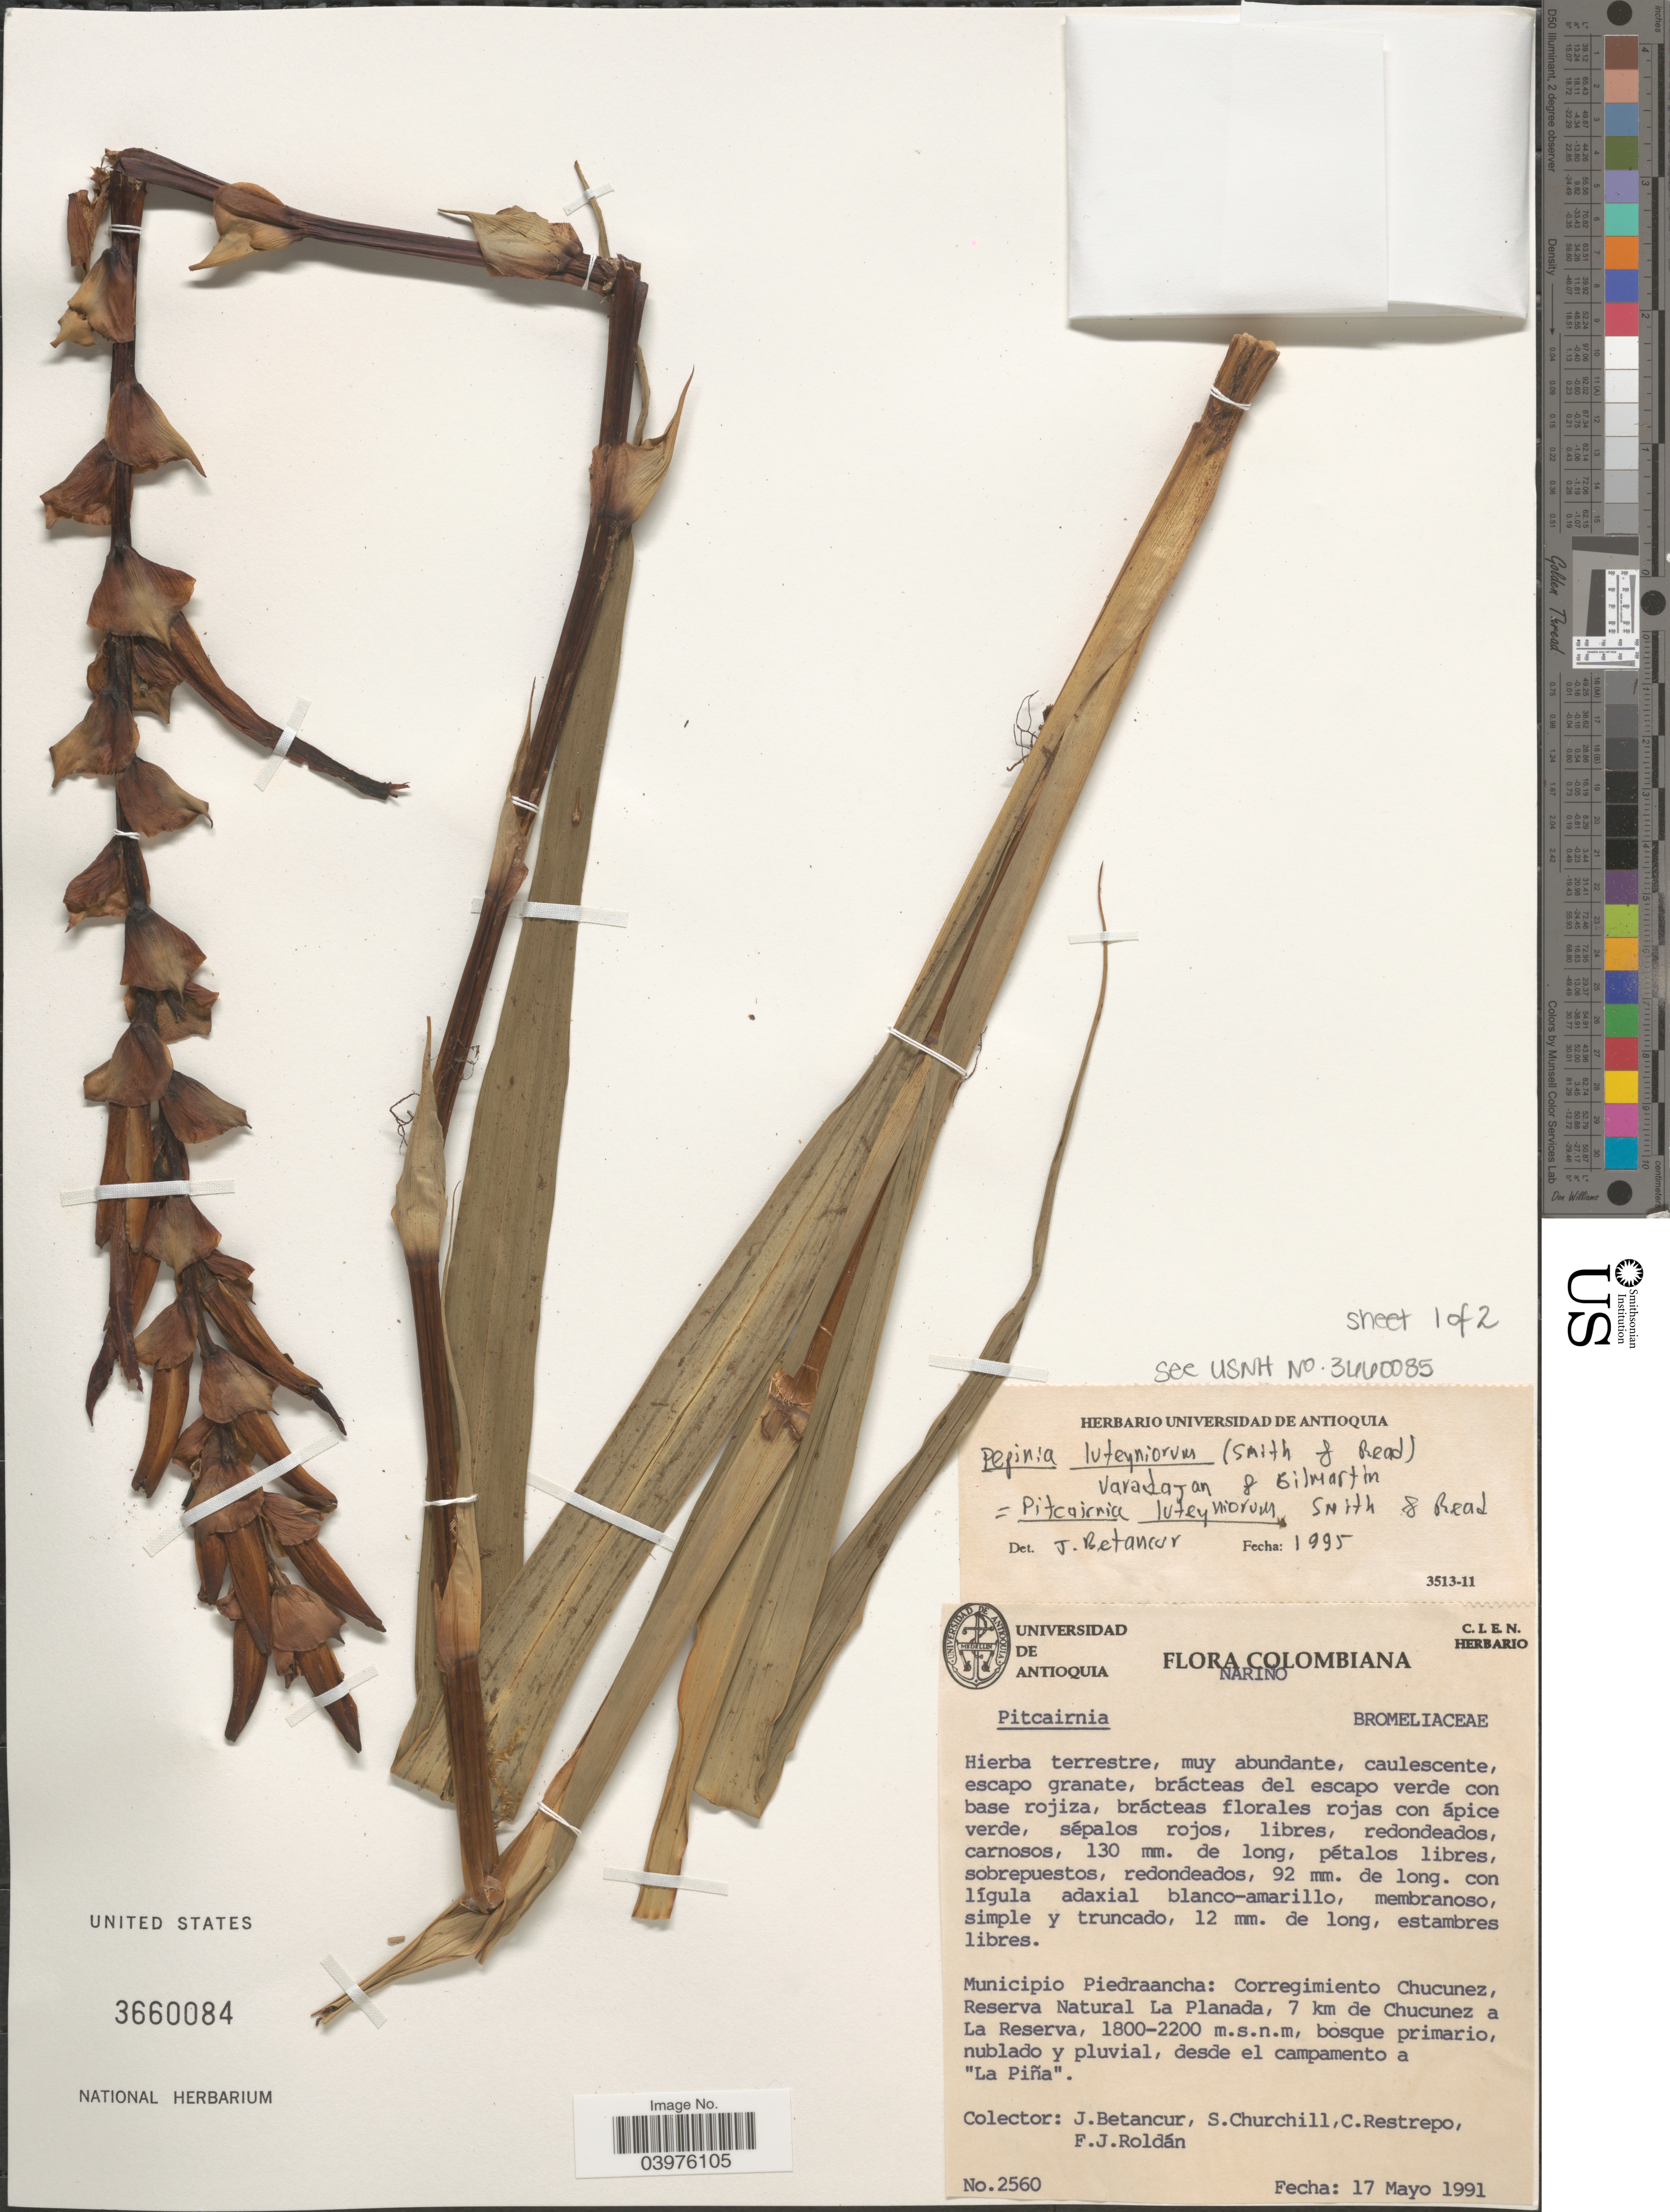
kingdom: Plantae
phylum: Tracheophyta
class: Liliopsida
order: Poales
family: Bromeliaceae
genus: Pitcairnia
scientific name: Pitcairnia luteyniorum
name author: L.B. Sm. & Read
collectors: J. Betancur, S. Churchill, C. Restrepo & F. J. Roldán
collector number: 2560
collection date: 1991-05-17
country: Colombia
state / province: Nariño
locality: Municipio Piedraancha: Corregimiento Chucunez, Reserva Natural La Planada, 7 km de Chucunez a La Reserva, desde el campamento a "La Piña".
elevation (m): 1800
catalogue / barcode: US 3660084